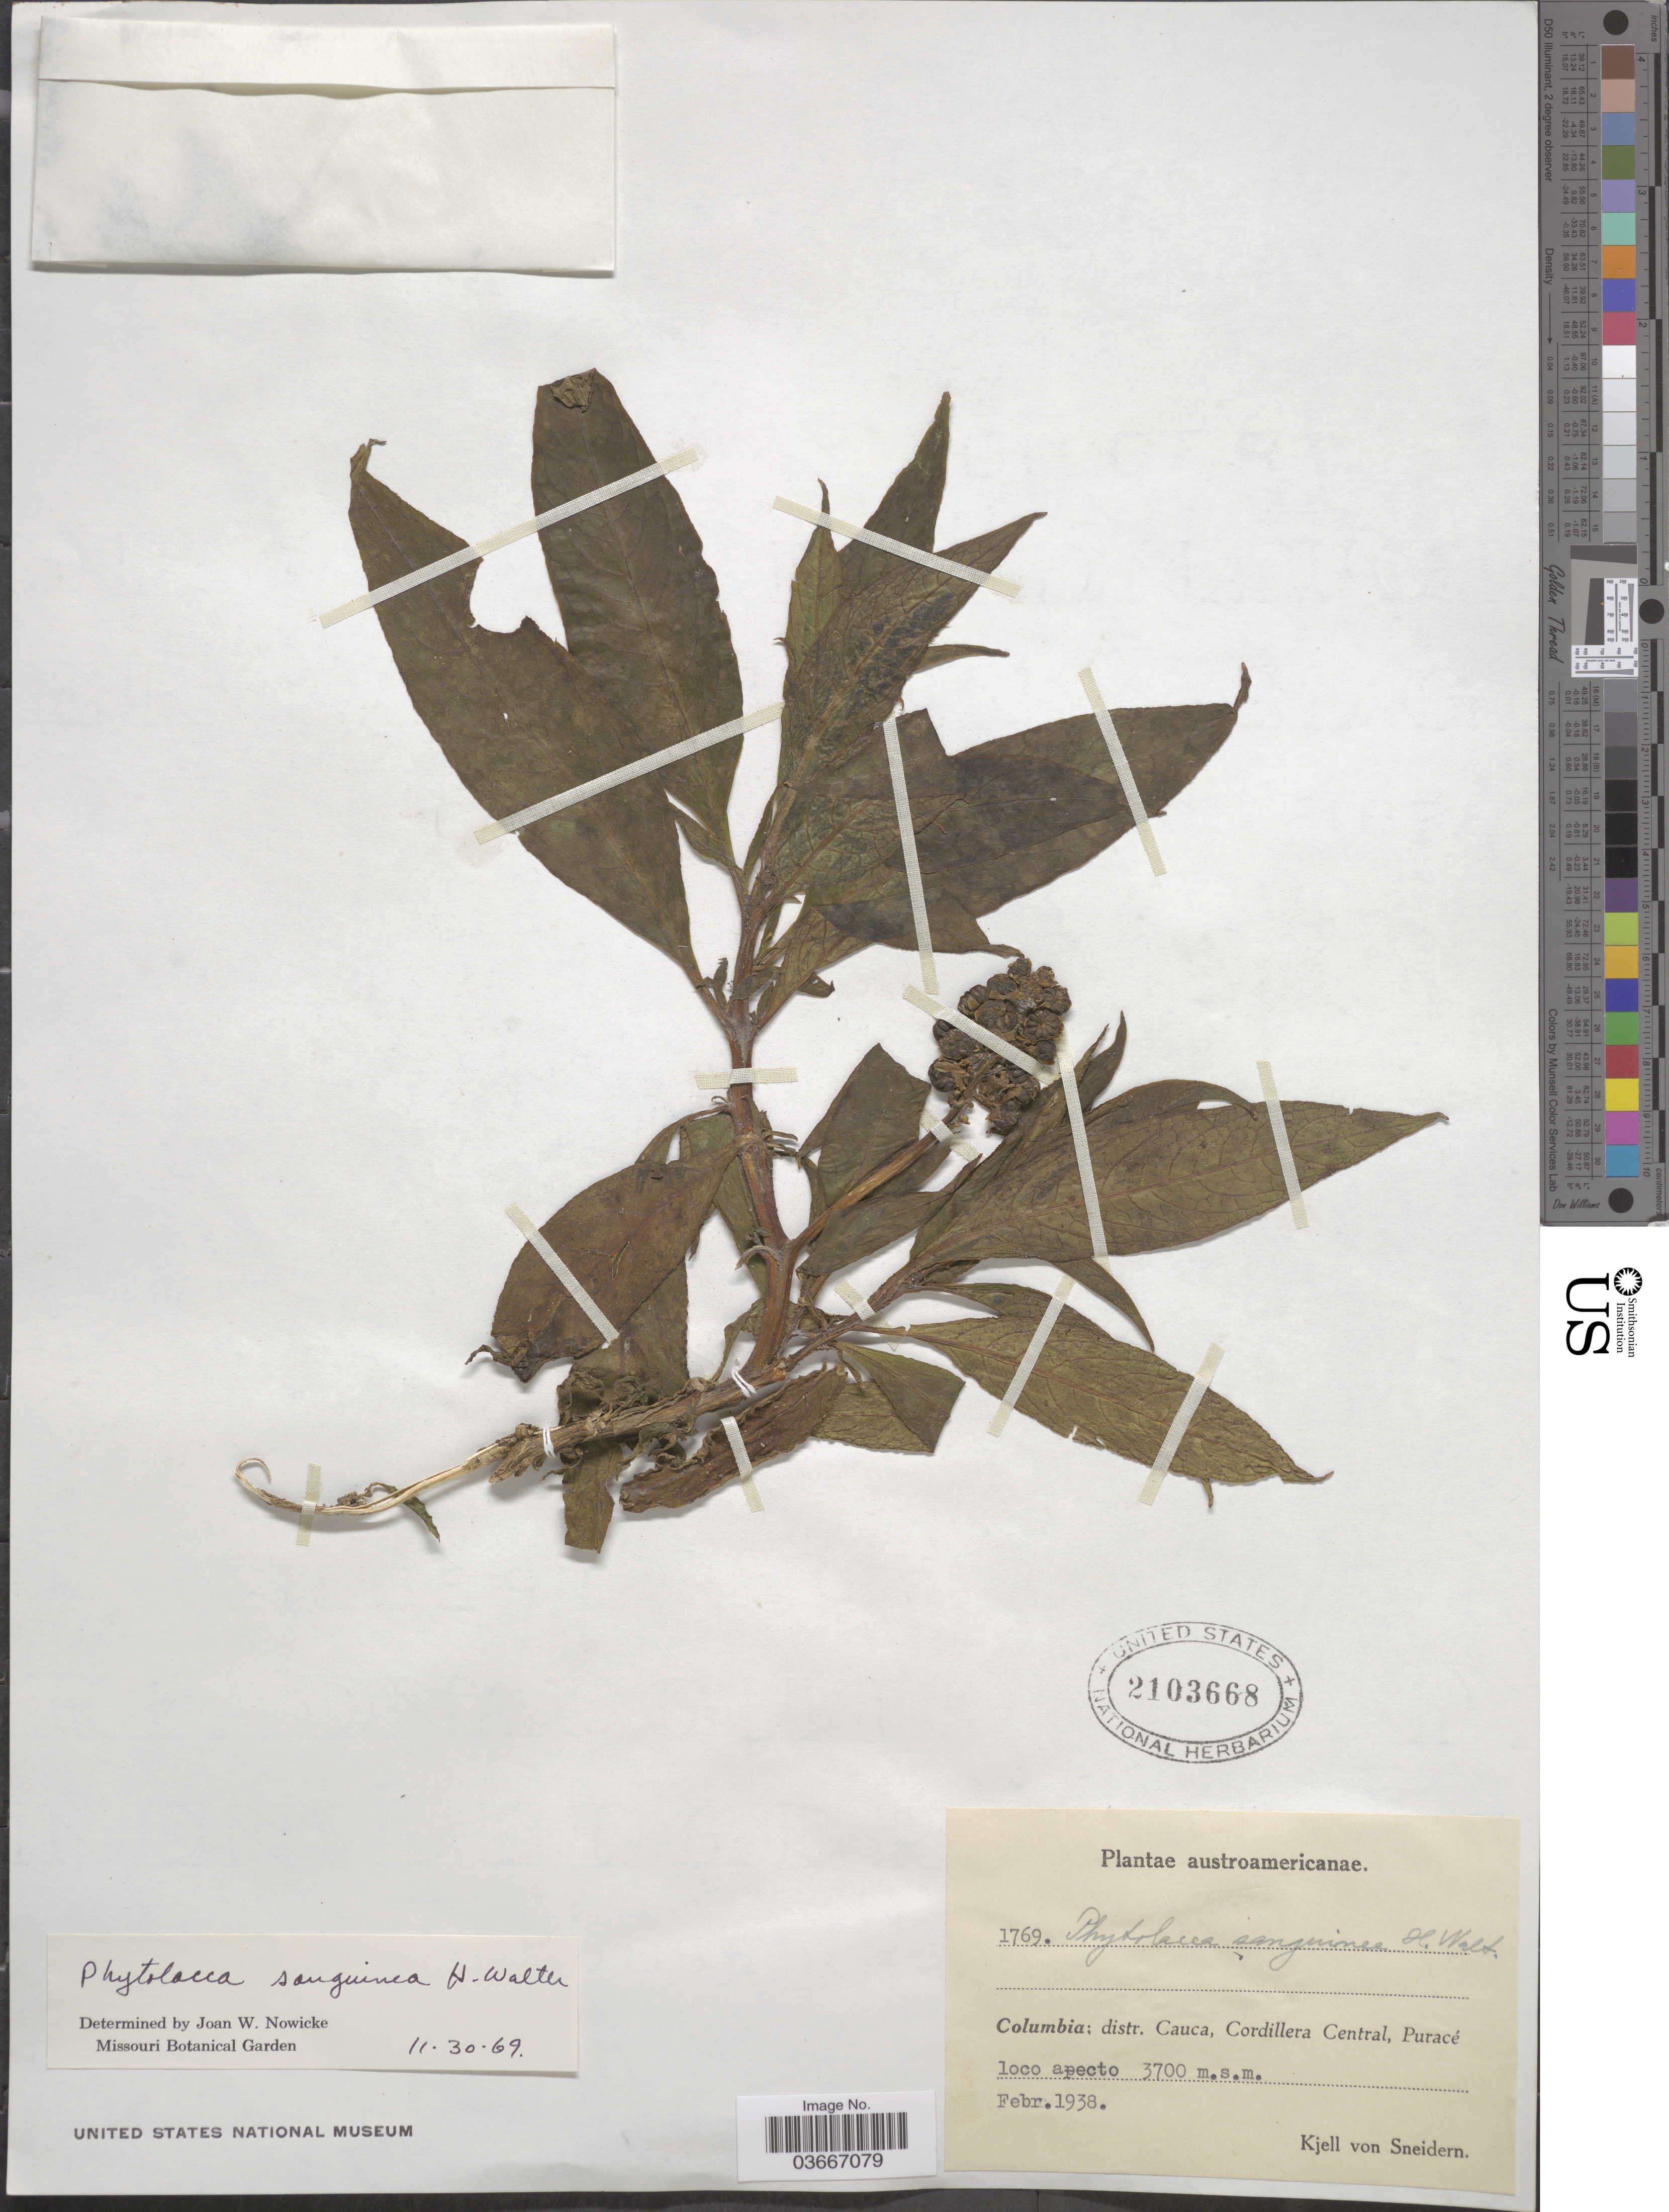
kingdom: Plantae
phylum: Tracheophyta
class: Magnoliopsida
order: Caryophyllales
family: Phytolaccaceae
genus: Phytolacca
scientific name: Phytolacca sanguinea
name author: H. Walter in Engl.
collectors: K. von Sneidern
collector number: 1769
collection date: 1938-02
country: Colombia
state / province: Cauca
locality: Cordillera Central, Puracé loco apecto.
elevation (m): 3700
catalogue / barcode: US 2103668